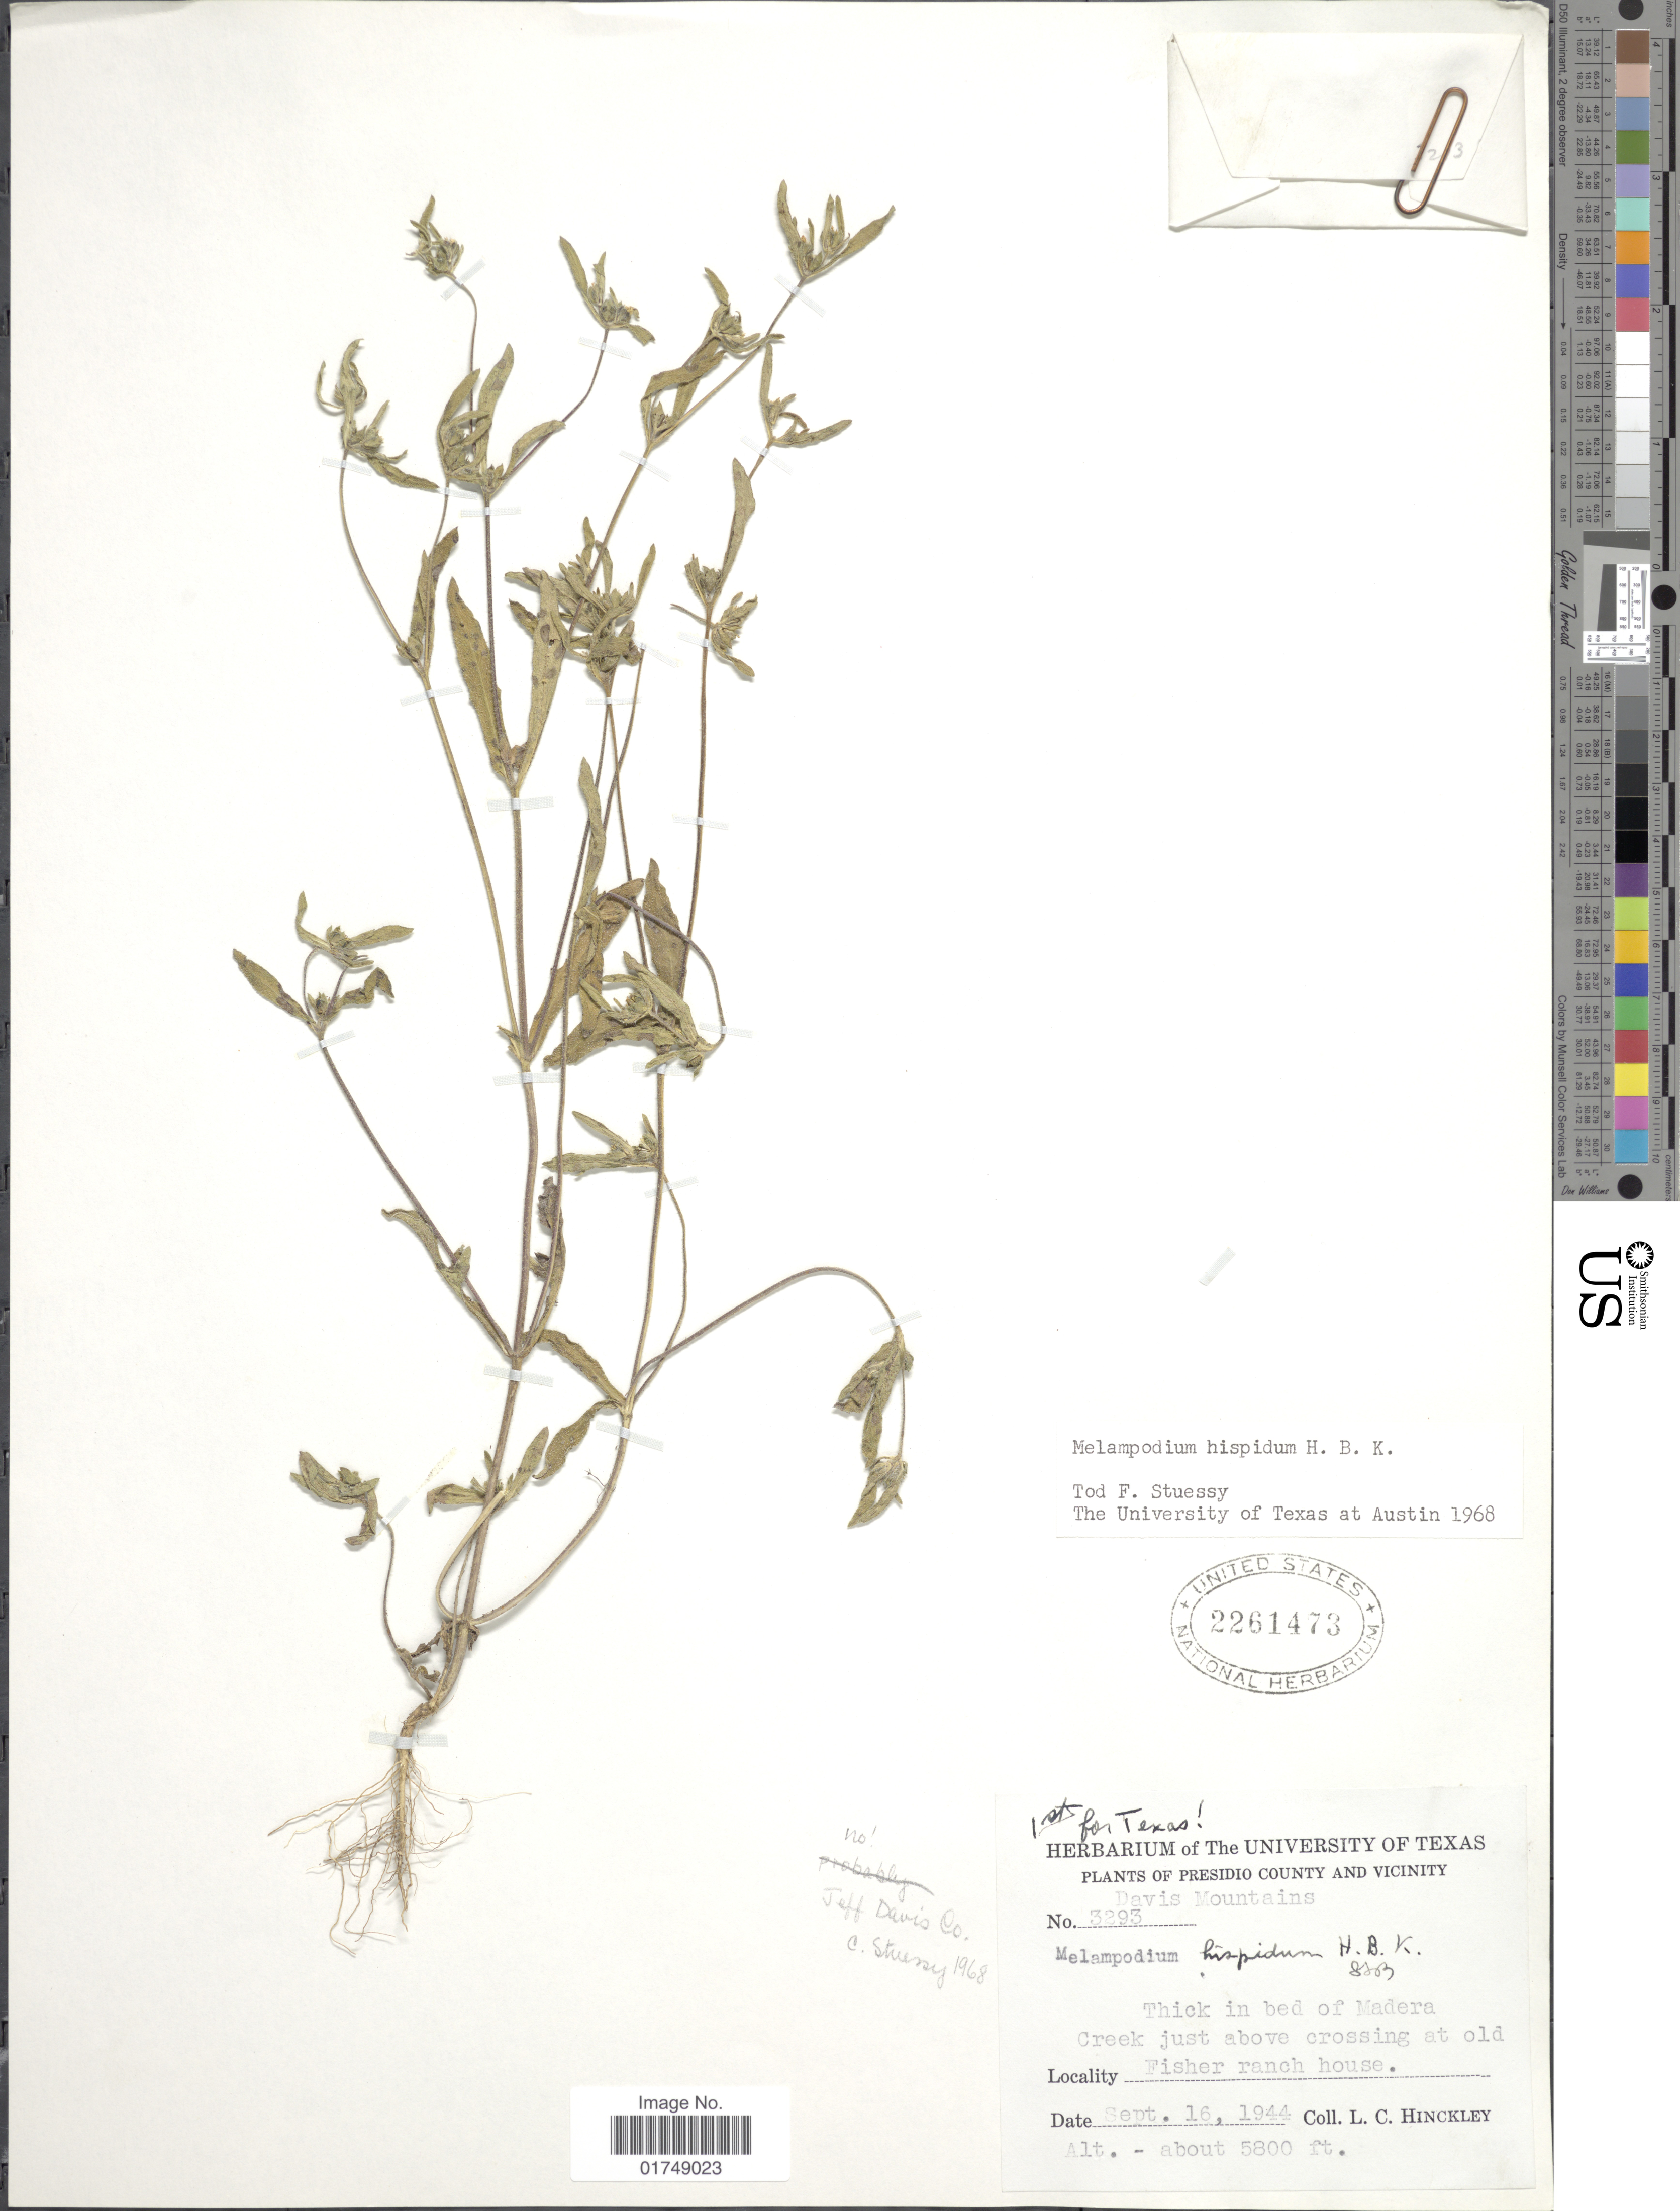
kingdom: Plantae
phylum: Tracheophyta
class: Magnoliopsida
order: Asterales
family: Asteraceae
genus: Melampodium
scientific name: Melampodium hispidum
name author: Kunth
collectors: L. Hinckley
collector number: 3293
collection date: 1944-09-16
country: United States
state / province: Texas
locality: In bed of Madera Creek just above crossing at old Fisher ranch house. Presidio County and vicinity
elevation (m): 1768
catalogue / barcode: US 2261473